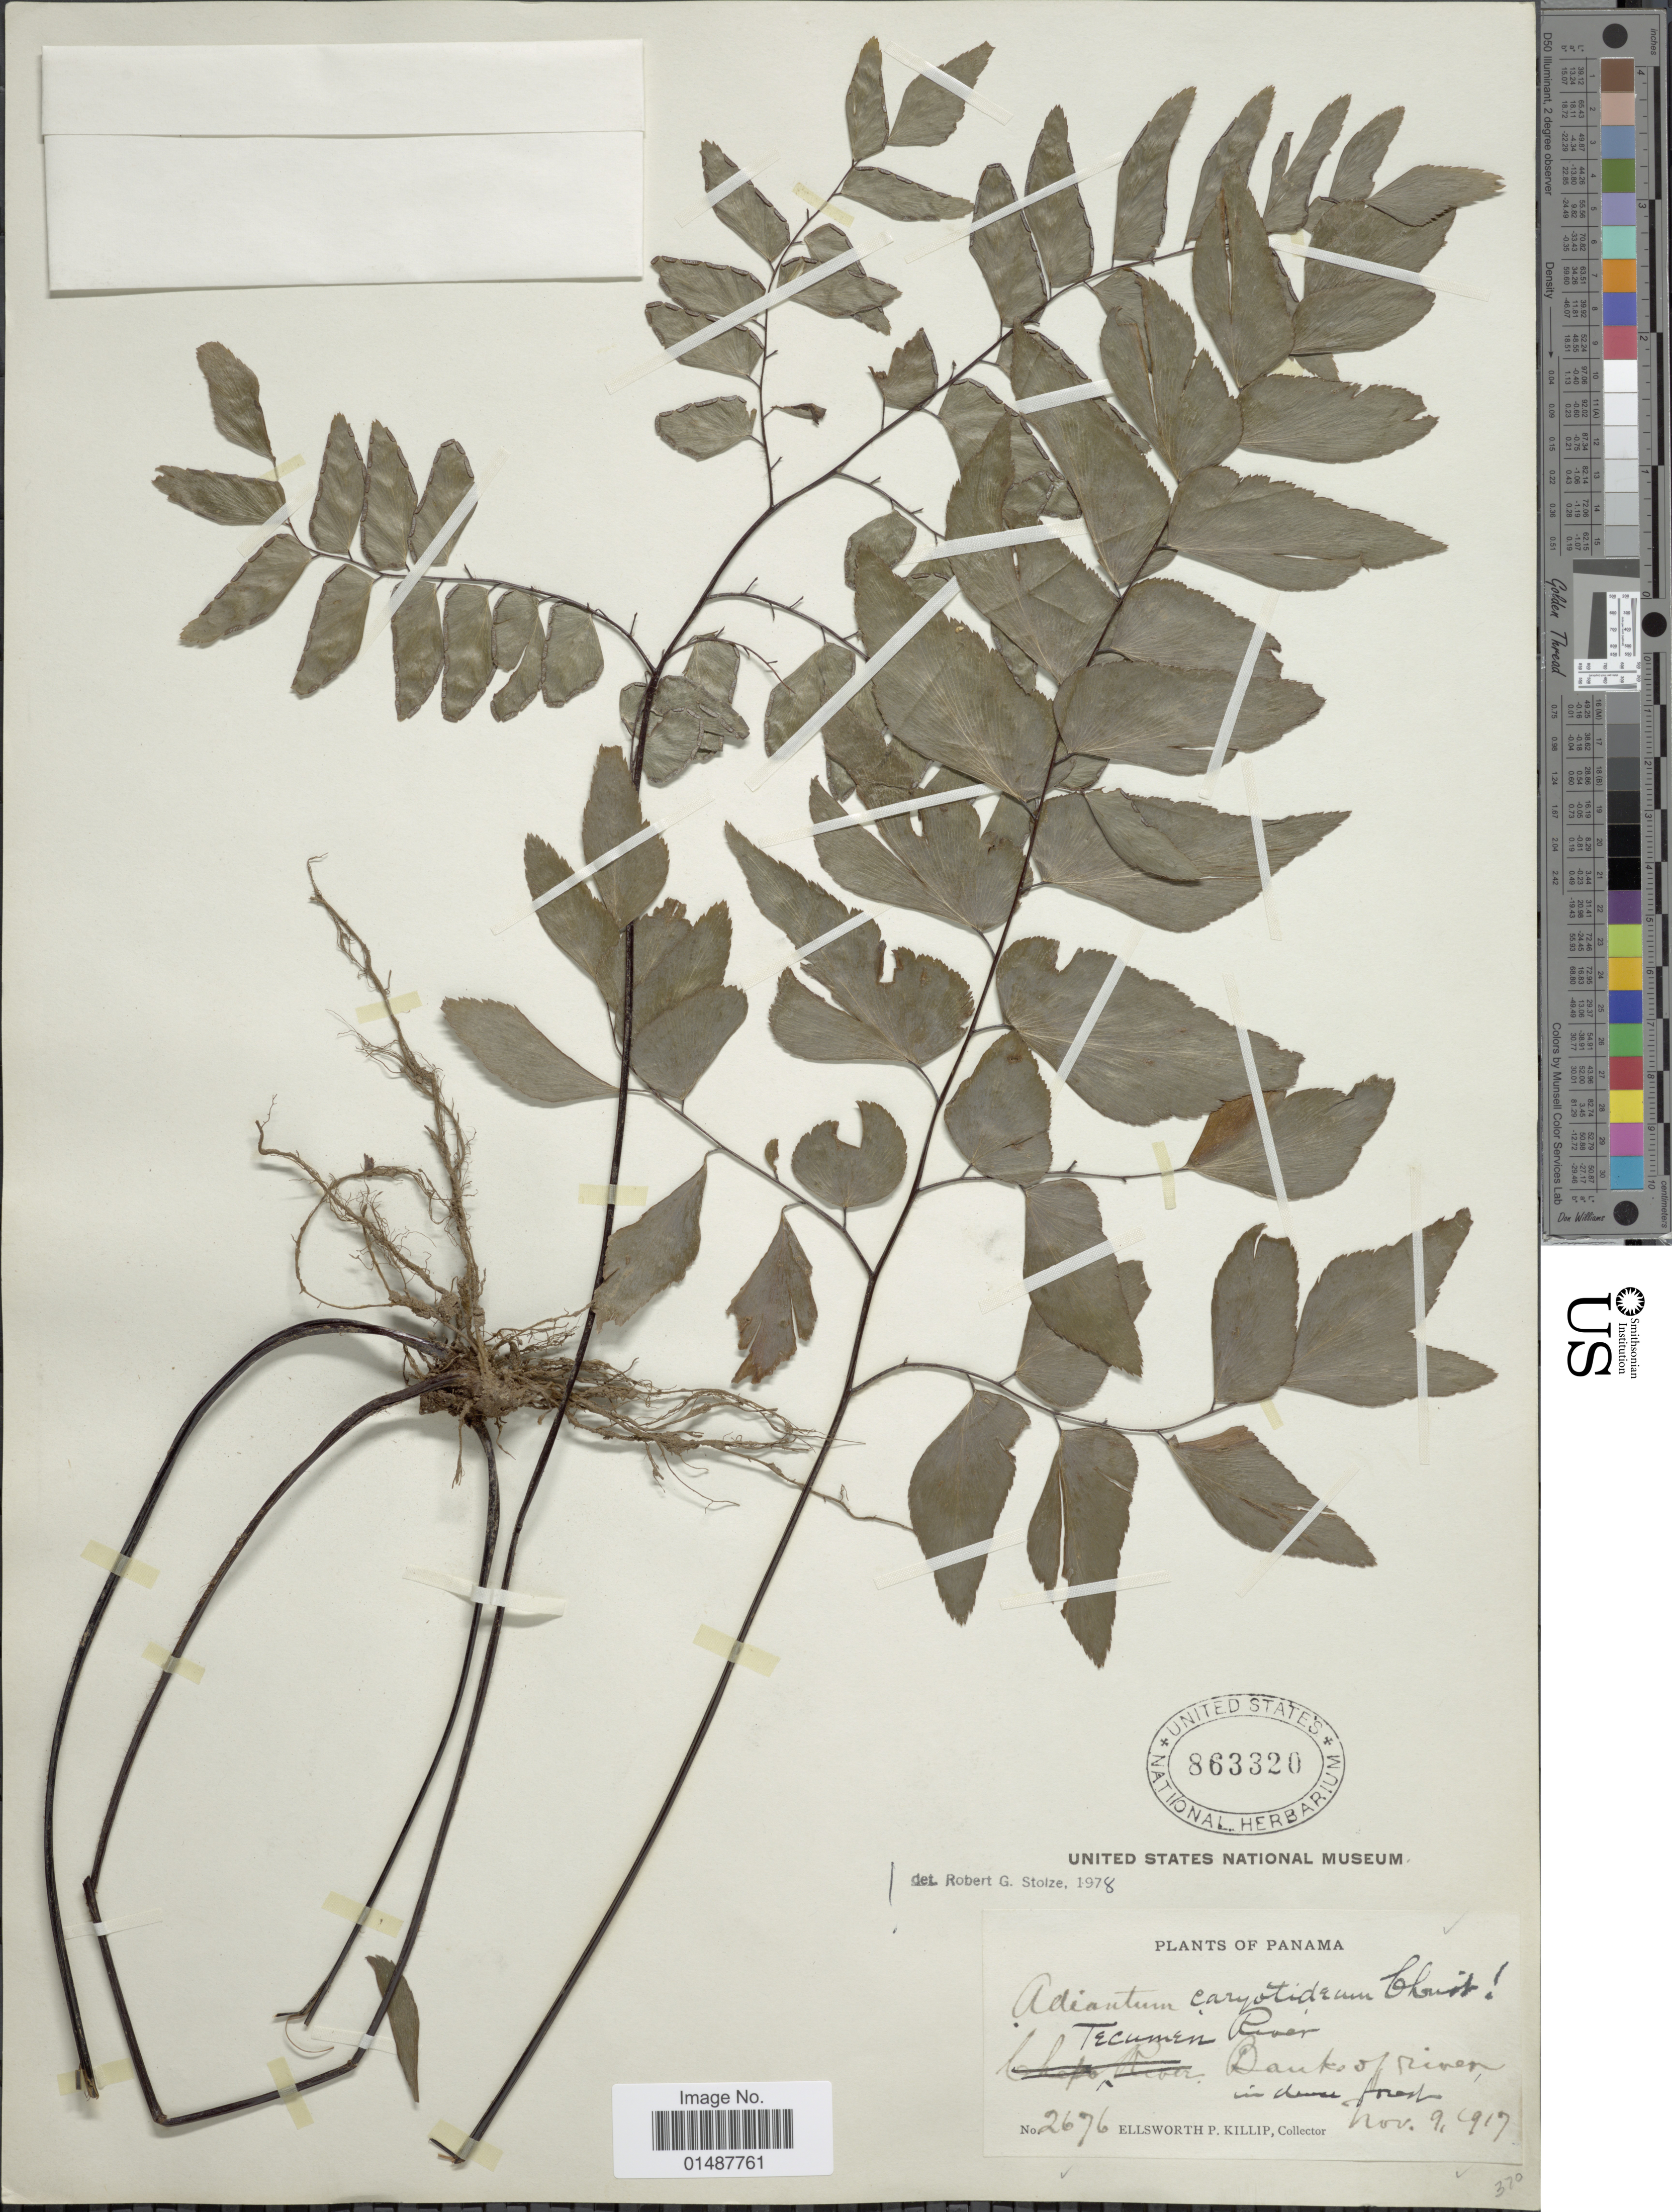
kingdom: Plantae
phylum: Tracheophyta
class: Polypodiopsida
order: Polypodiales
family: Pteridaceae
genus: Adiantum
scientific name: Adiantum caryotideum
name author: Christ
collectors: E. P. Killip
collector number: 2676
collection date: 1919-11-09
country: Panama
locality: Tocumen River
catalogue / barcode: US 863320